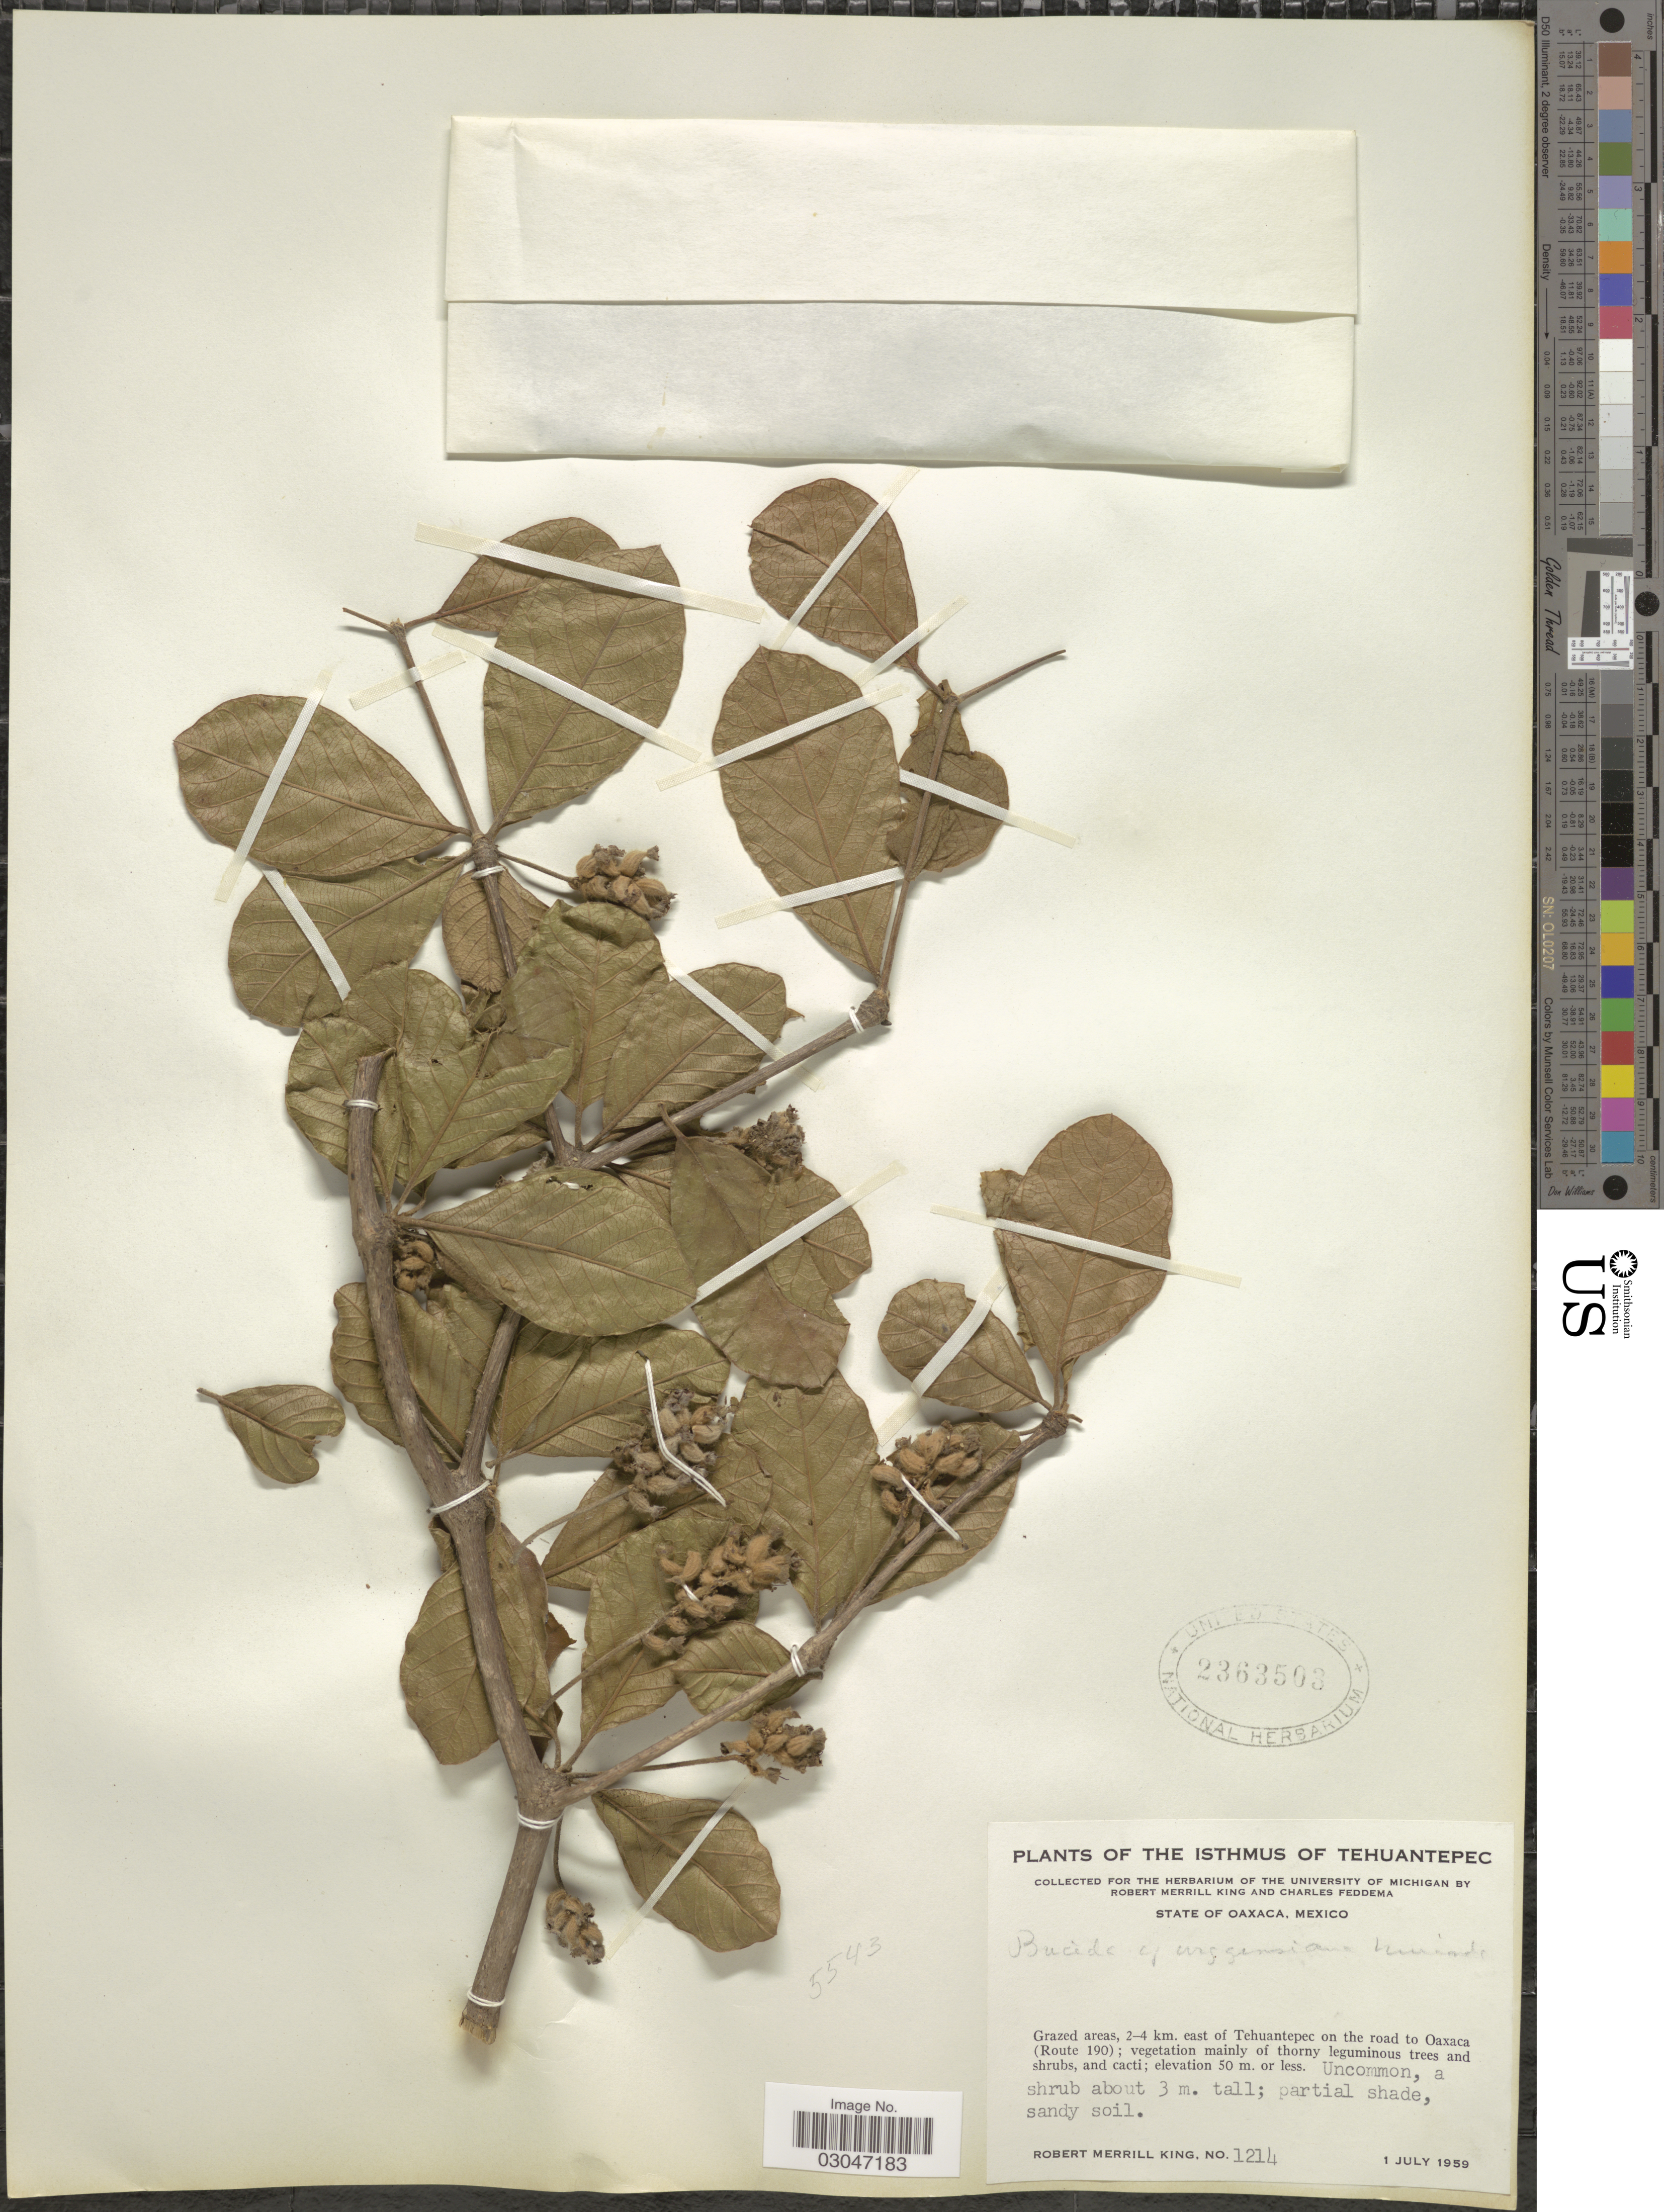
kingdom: Plantae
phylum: Tracheophyta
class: Magnoliopsida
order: Myrtales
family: Combretaceae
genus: Terminalia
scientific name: Terminalia macrostachya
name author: (Standl.) Alwan & Stace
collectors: R. M. King & C. Feddema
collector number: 1214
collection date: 1959-07-01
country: Mexico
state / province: Oaxaca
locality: The Isthmus of Tehuantepec, Grazed areas, 2-4 km. east of Tehuantepec on the road to Oaxaca (Route 190).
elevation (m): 50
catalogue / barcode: US 2363503